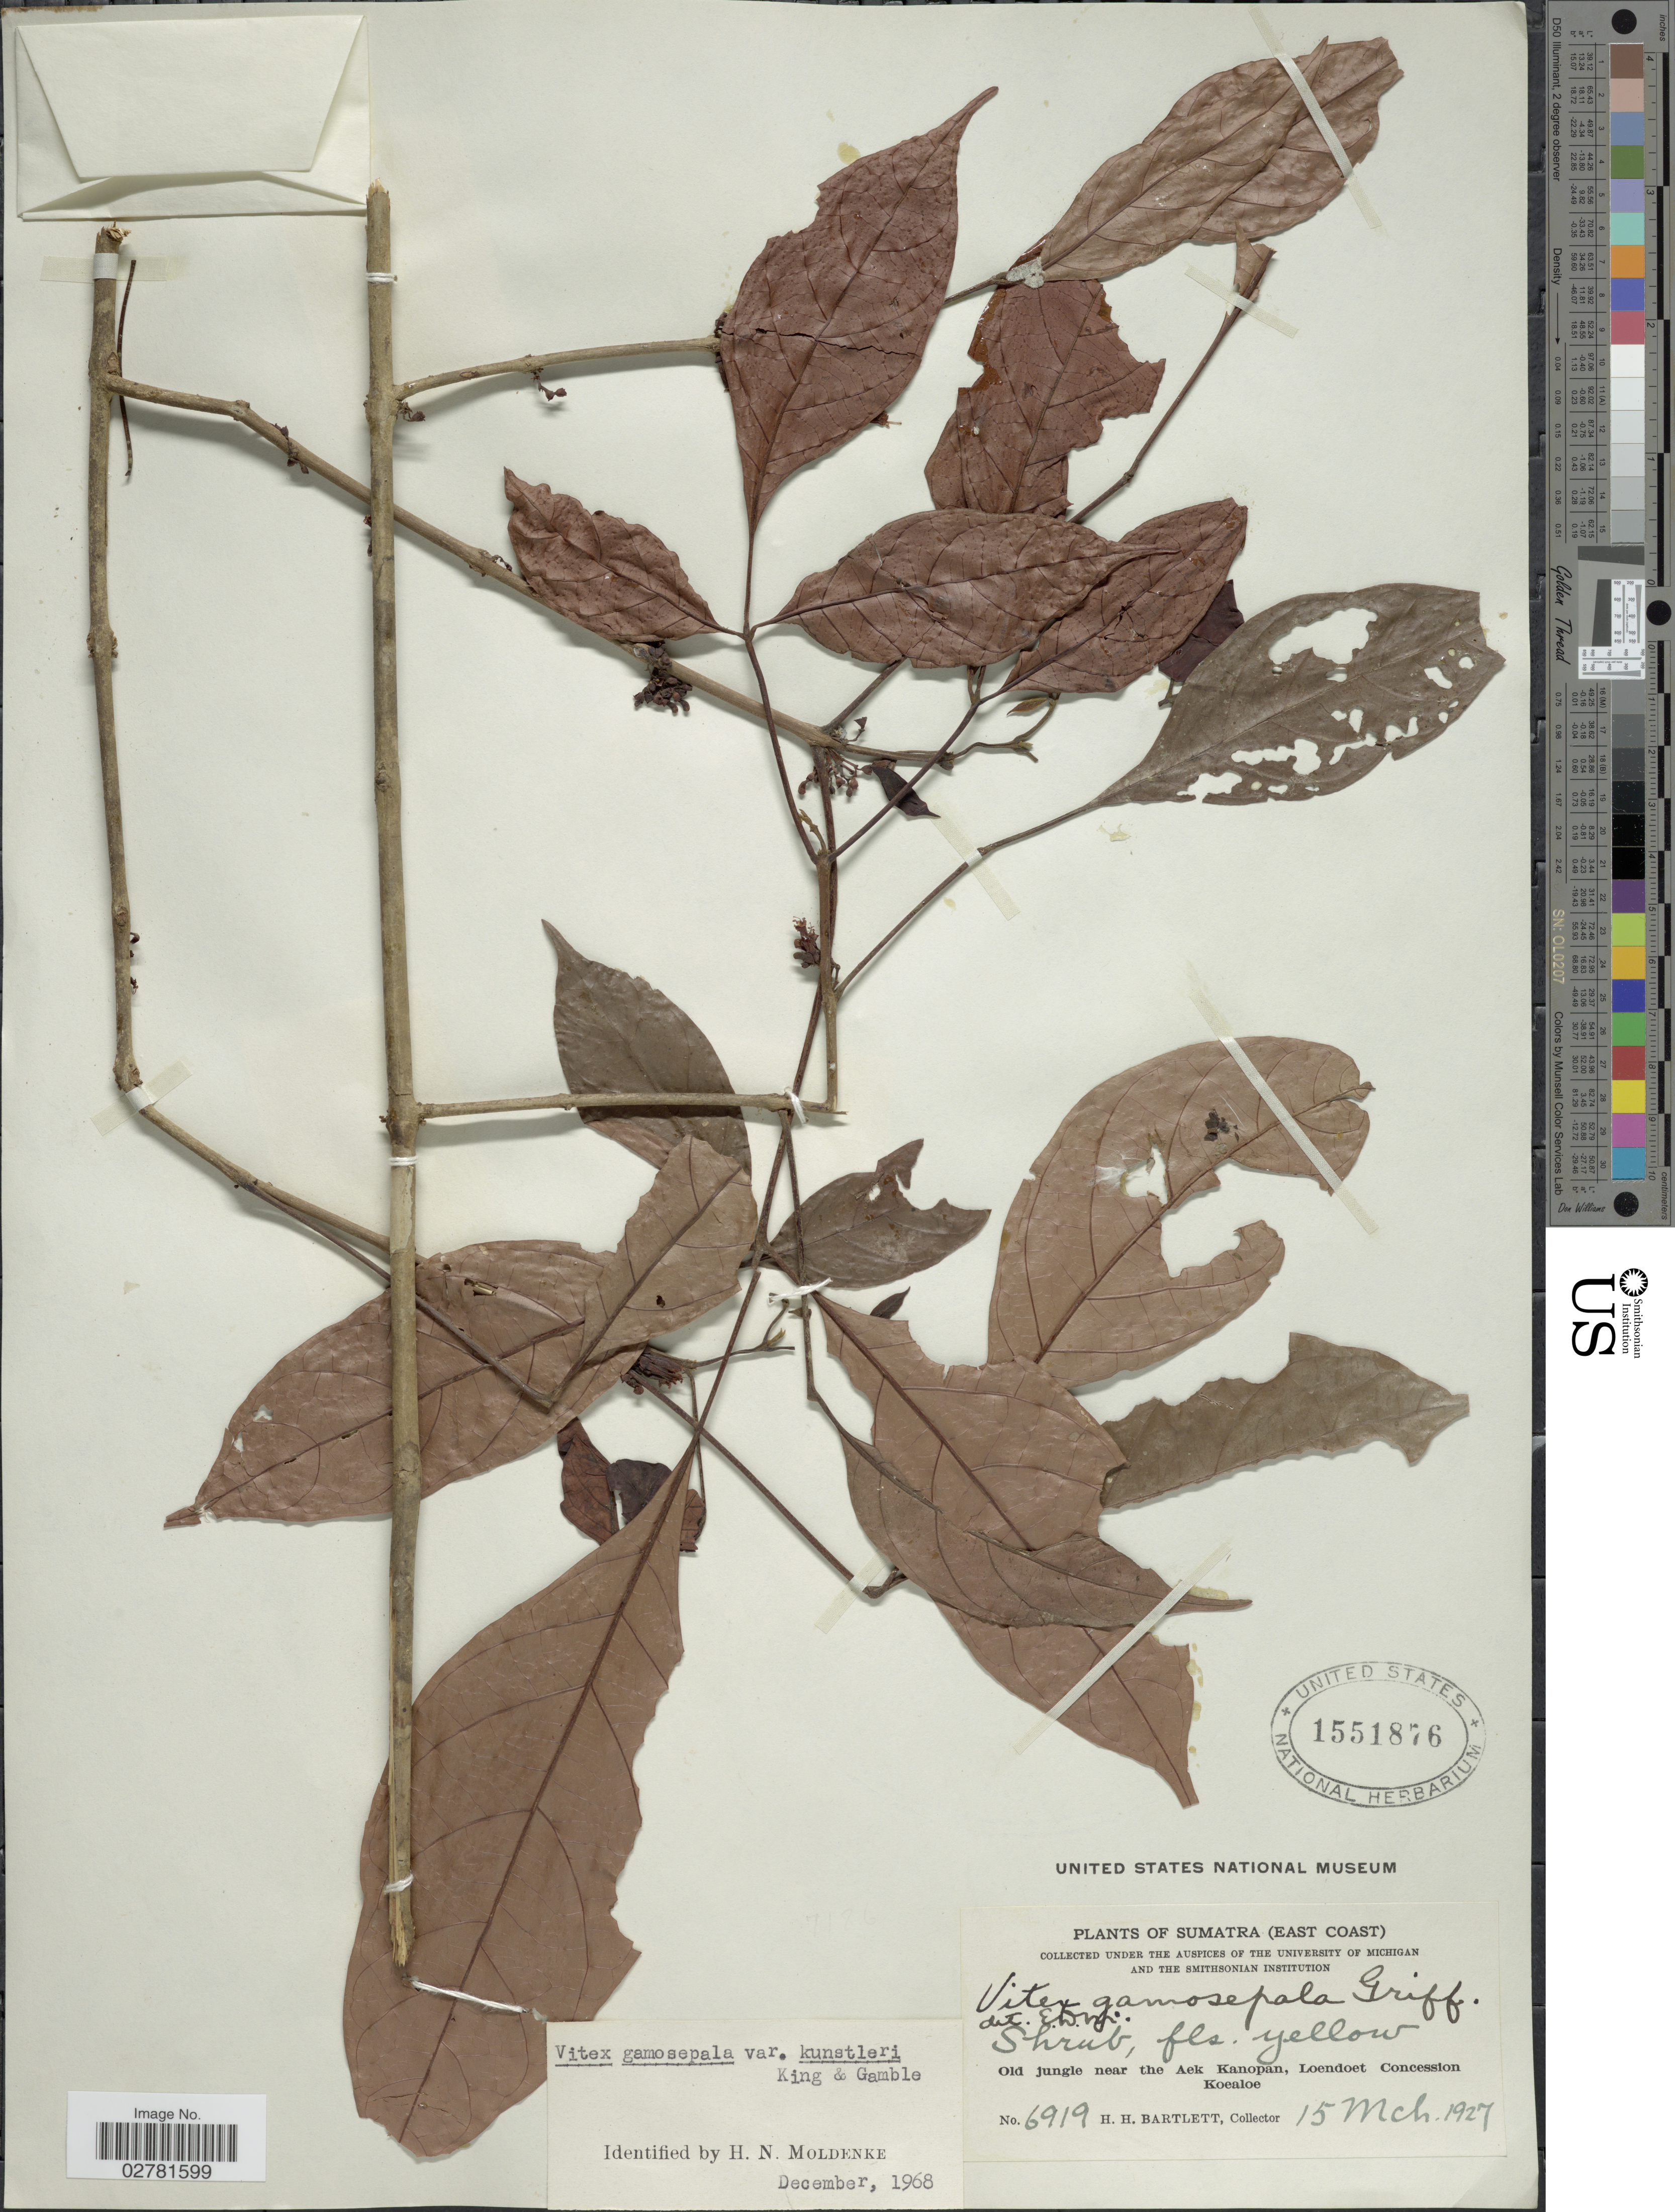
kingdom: Plantae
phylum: Tracheophyta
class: Magnoliopsida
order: Lamiales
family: Lamiaceae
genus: Vitex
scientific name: Vitex gamosepala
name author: Griff.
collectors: H. H. Bartlett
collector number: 6919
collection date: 1927-03-15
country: Indonesia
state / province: Sumatra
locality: (East Coast). Old jungle near the Aek Kanopan, Loendoet Concession Koealoe.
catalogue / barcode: US 1551876